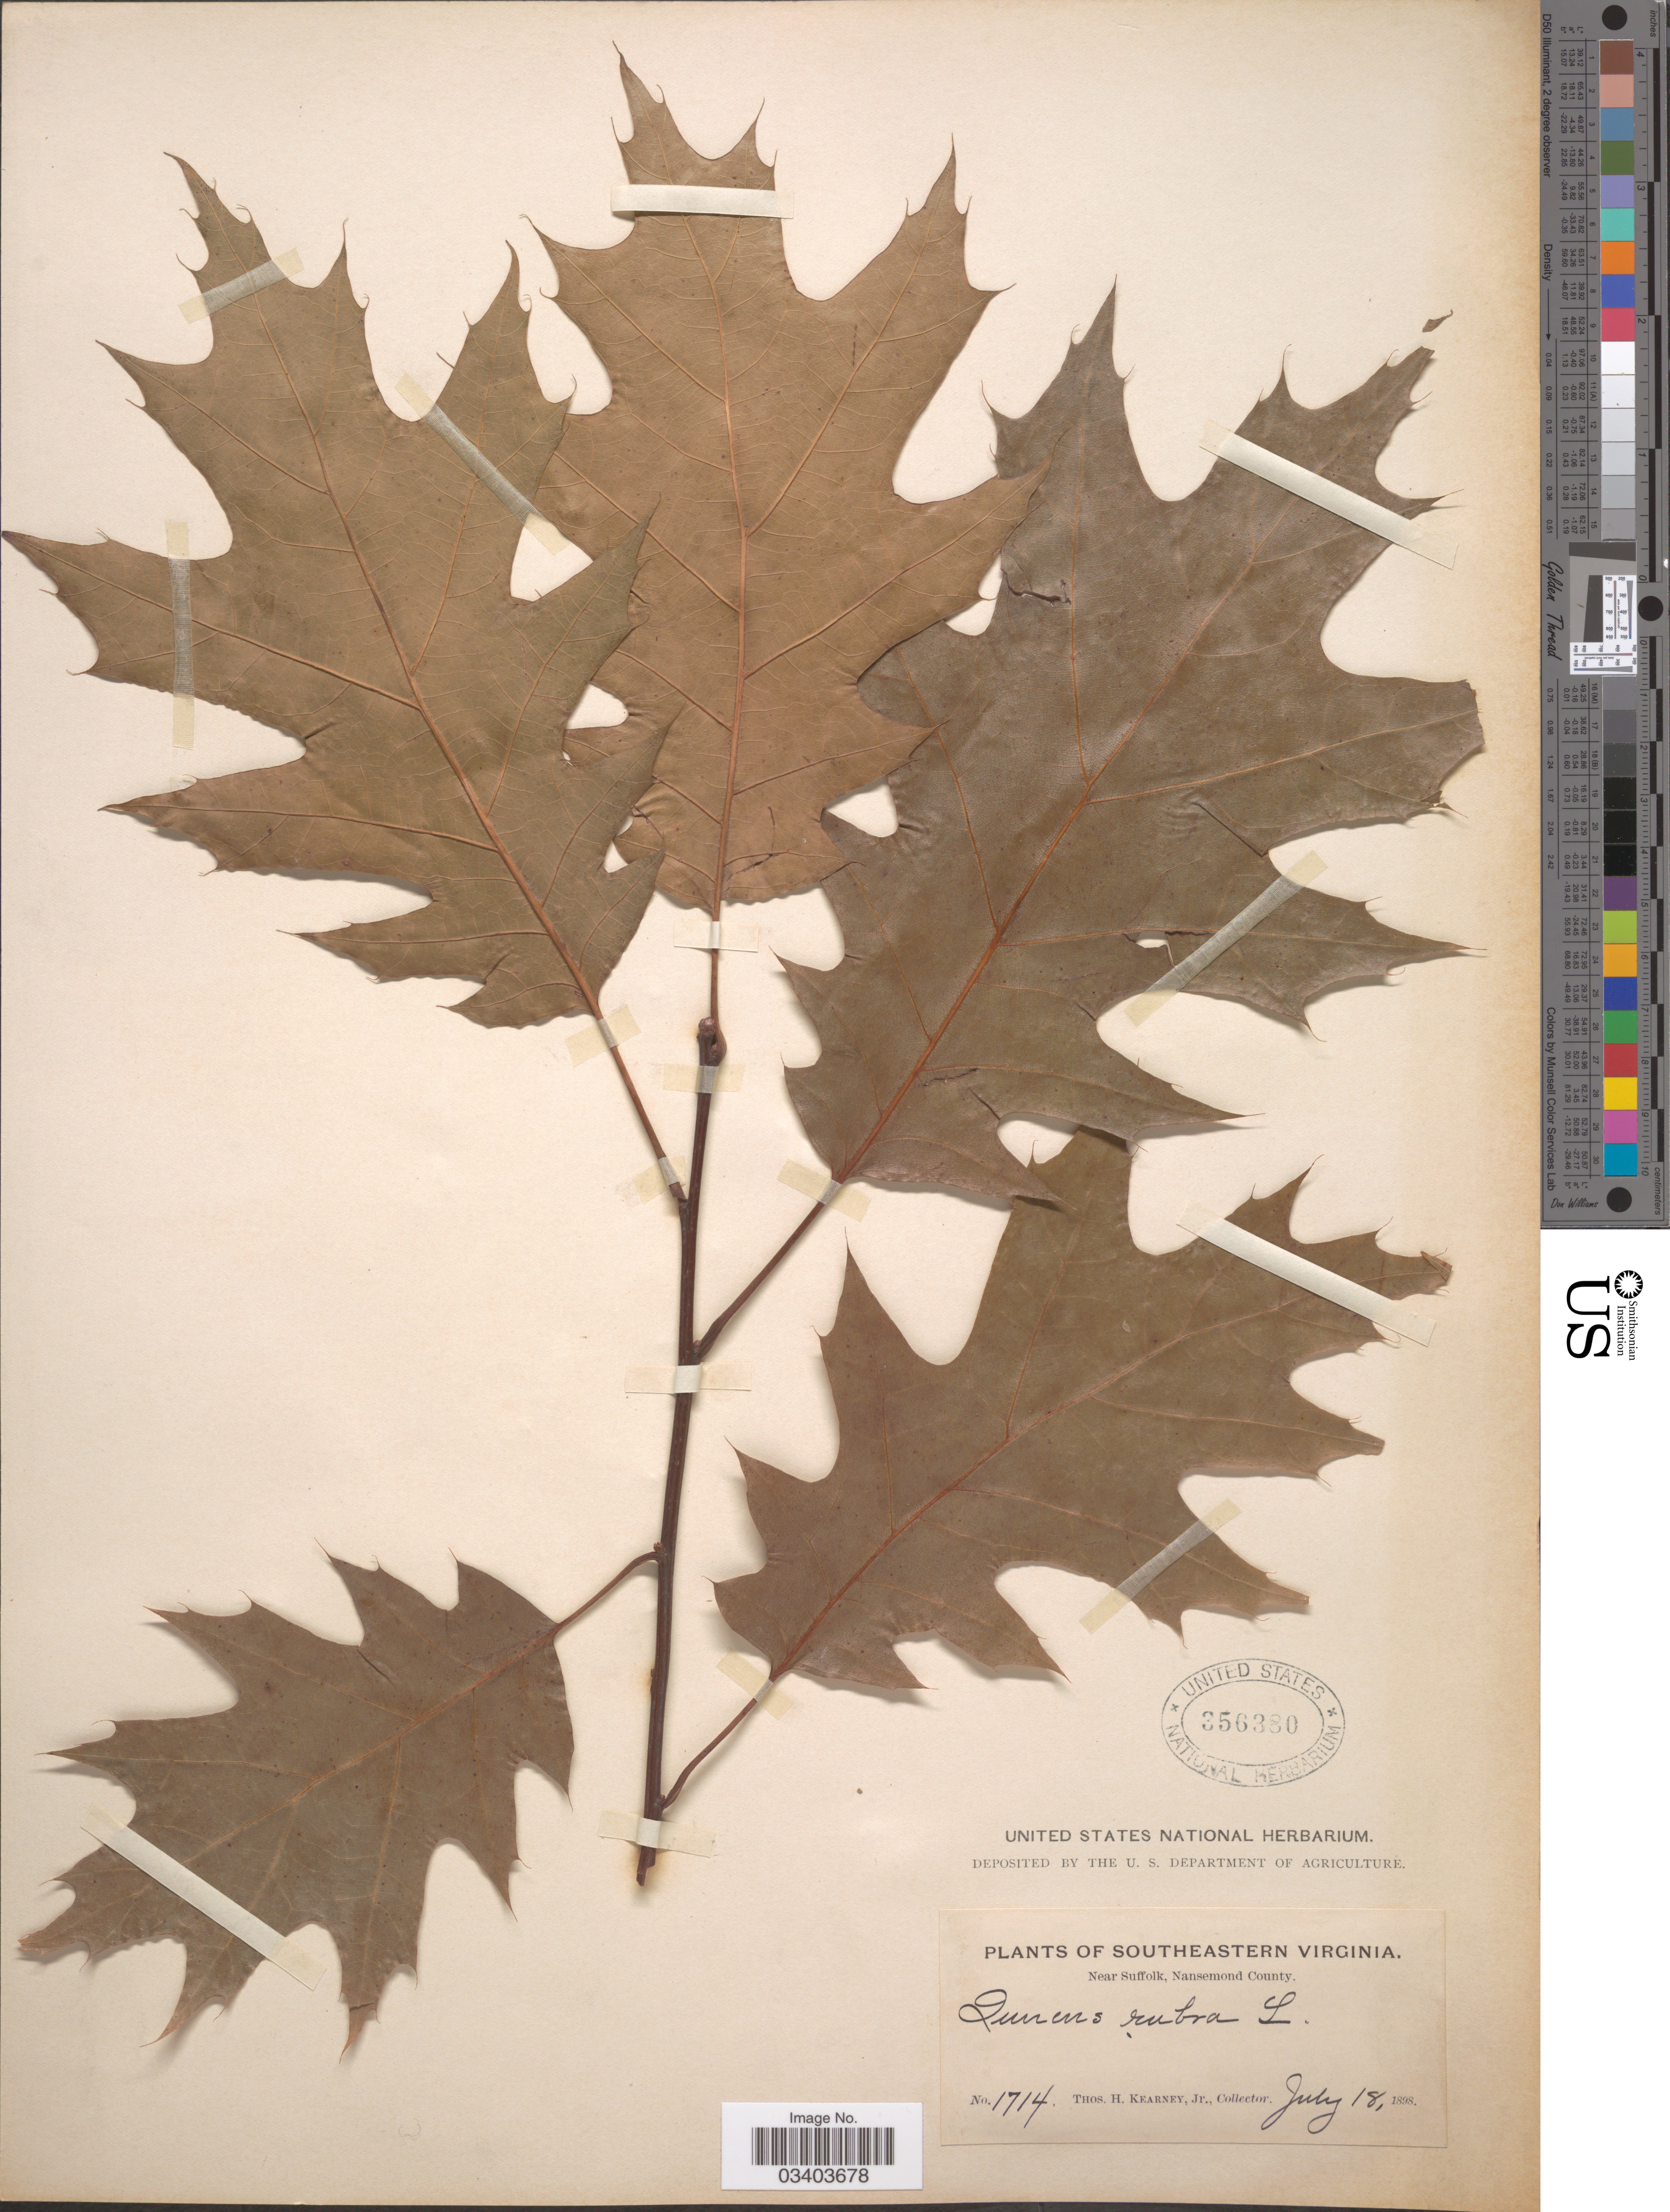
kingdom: Plantae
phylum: Tracheophyta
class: Magnoliopsida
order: Fagales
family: Fagaceae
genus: Quercus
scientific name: Quercus borealis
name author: F. Michx.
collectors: T. H. Kearney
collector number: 1714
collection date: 1898-07-18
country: United States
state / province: Virginia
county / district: City of Suffolk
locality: Southeastern Virginia. Near Suffolk, Nansemond County.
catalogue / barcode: US 356380